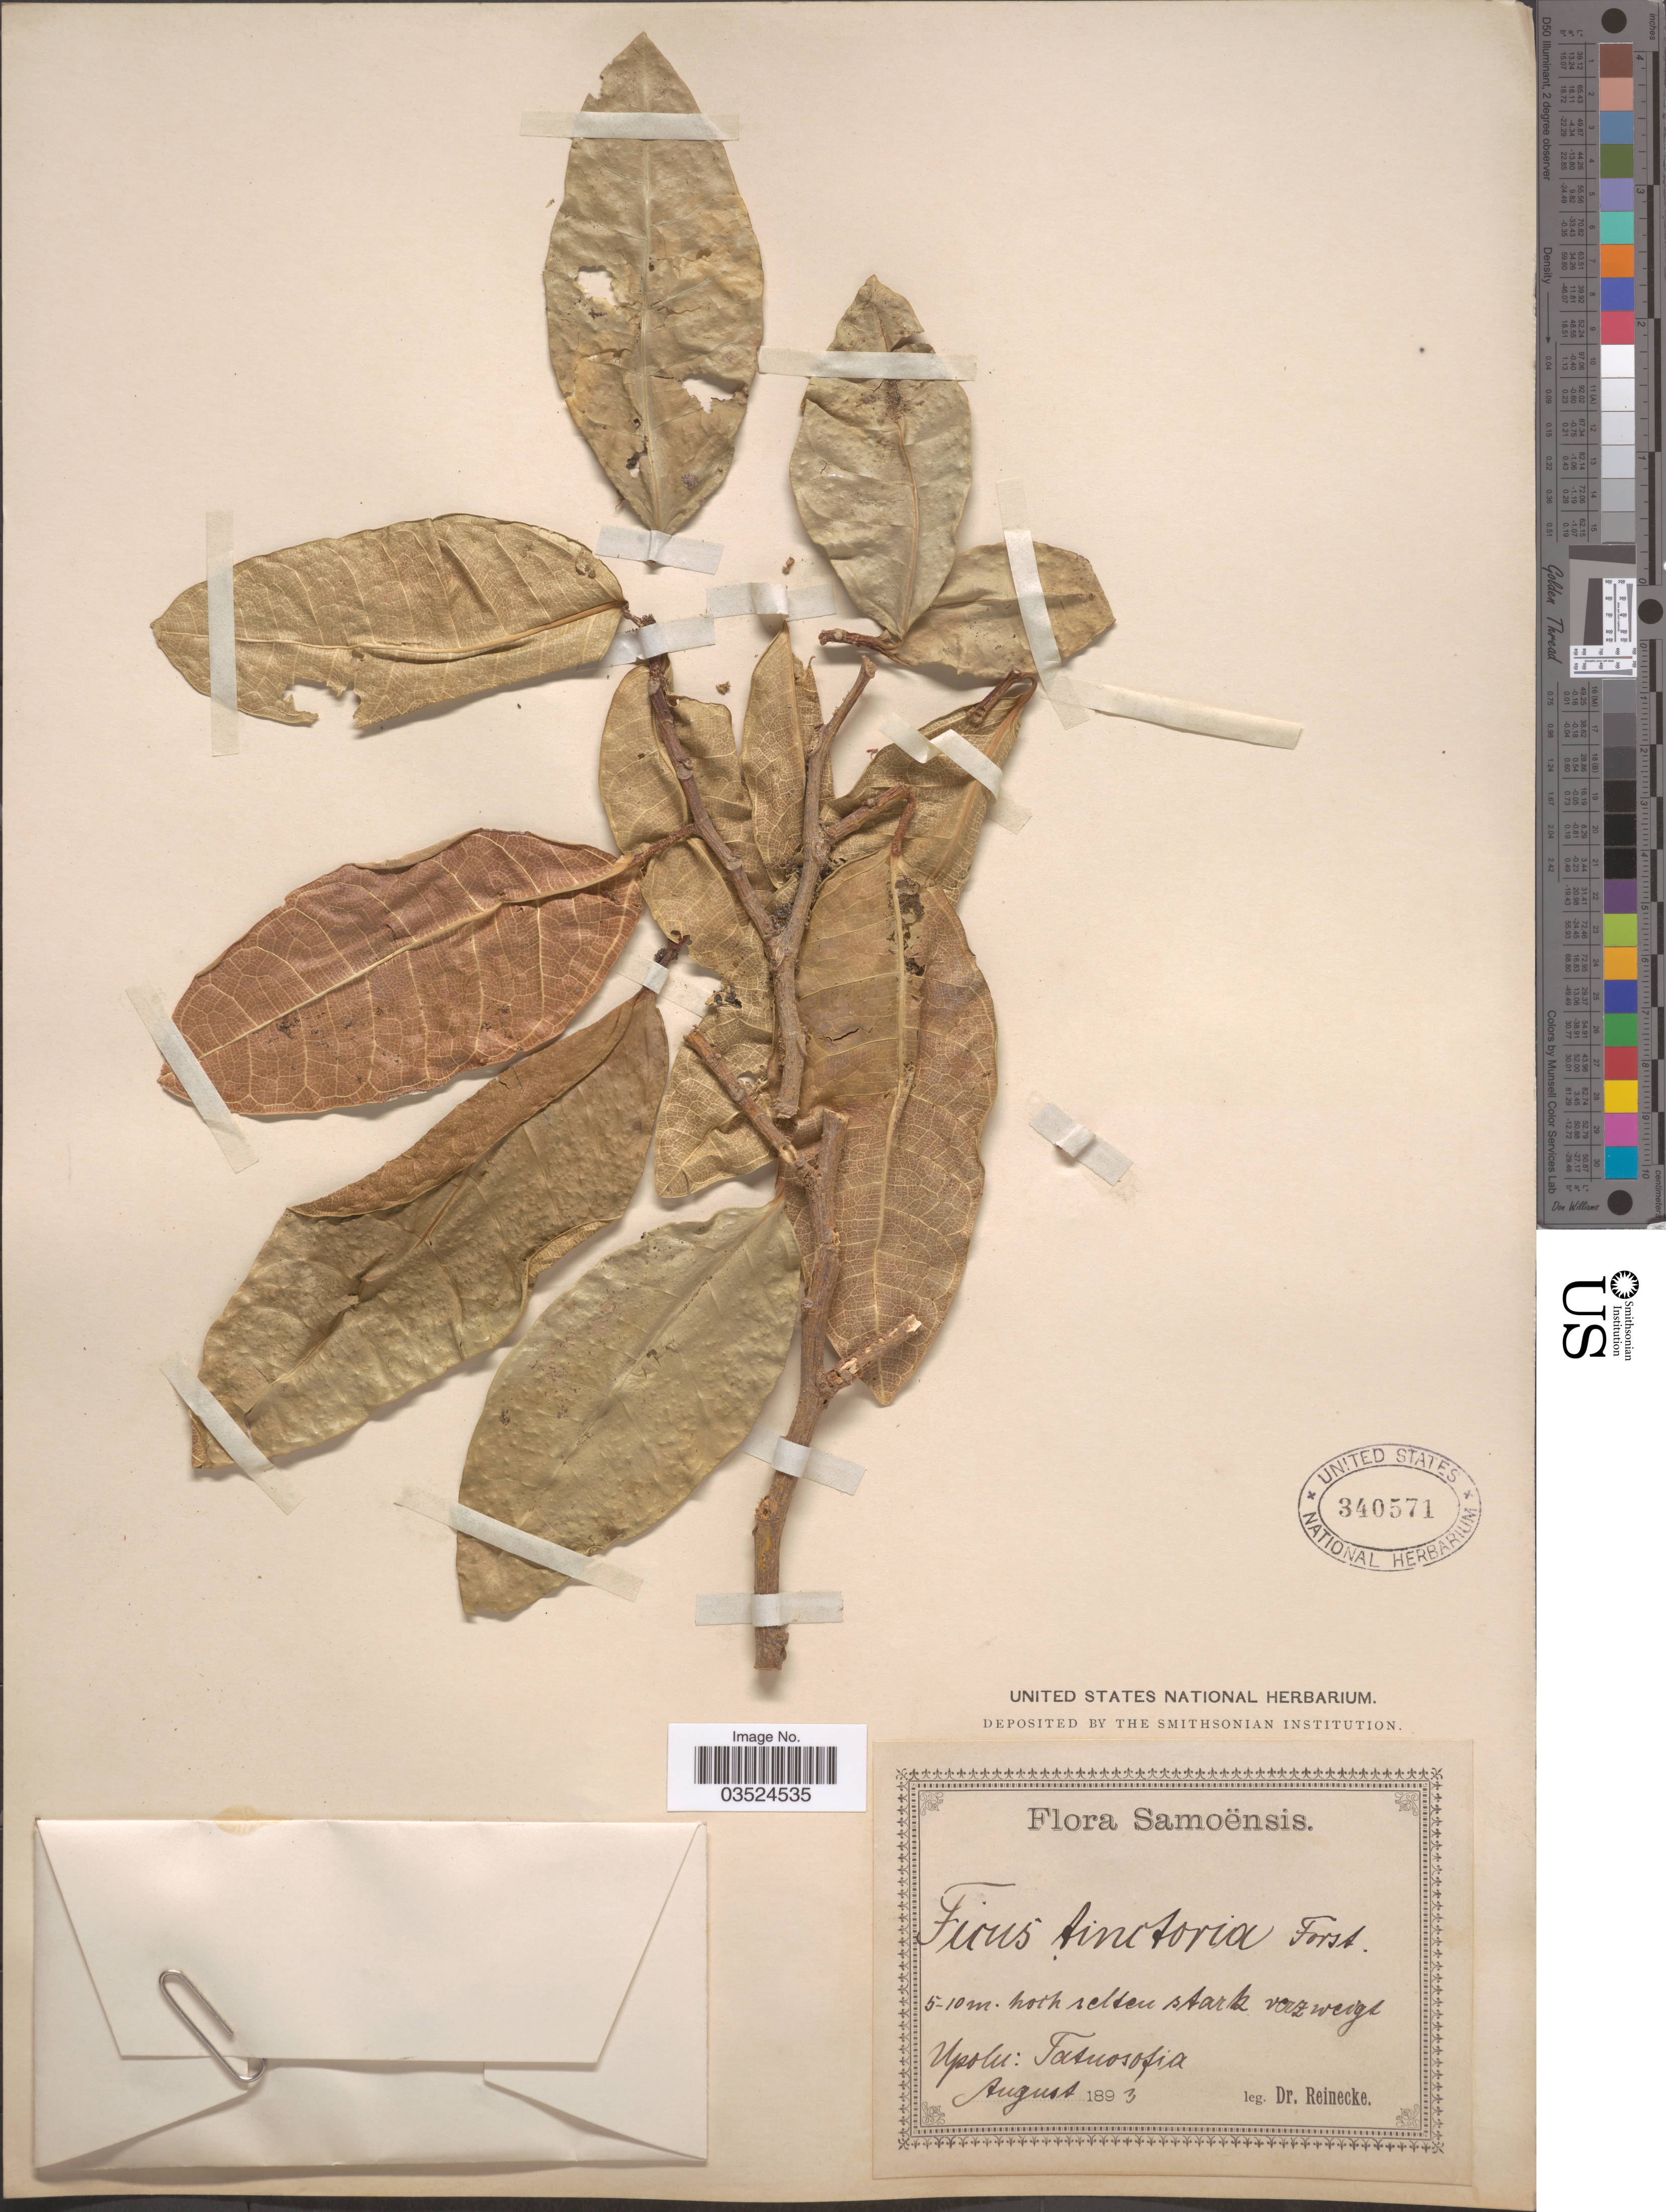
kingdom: Plantae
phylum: Tracheophyta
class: Magnoliopsida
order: Rosales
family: Moraceae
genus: Ficus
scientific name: Ficus tinctoria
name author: G. Forst.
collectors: -- Reinecke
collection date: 1893-08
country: Samoa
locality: Upolu: Fatuosofia.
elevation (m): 5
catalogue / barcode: US 340571